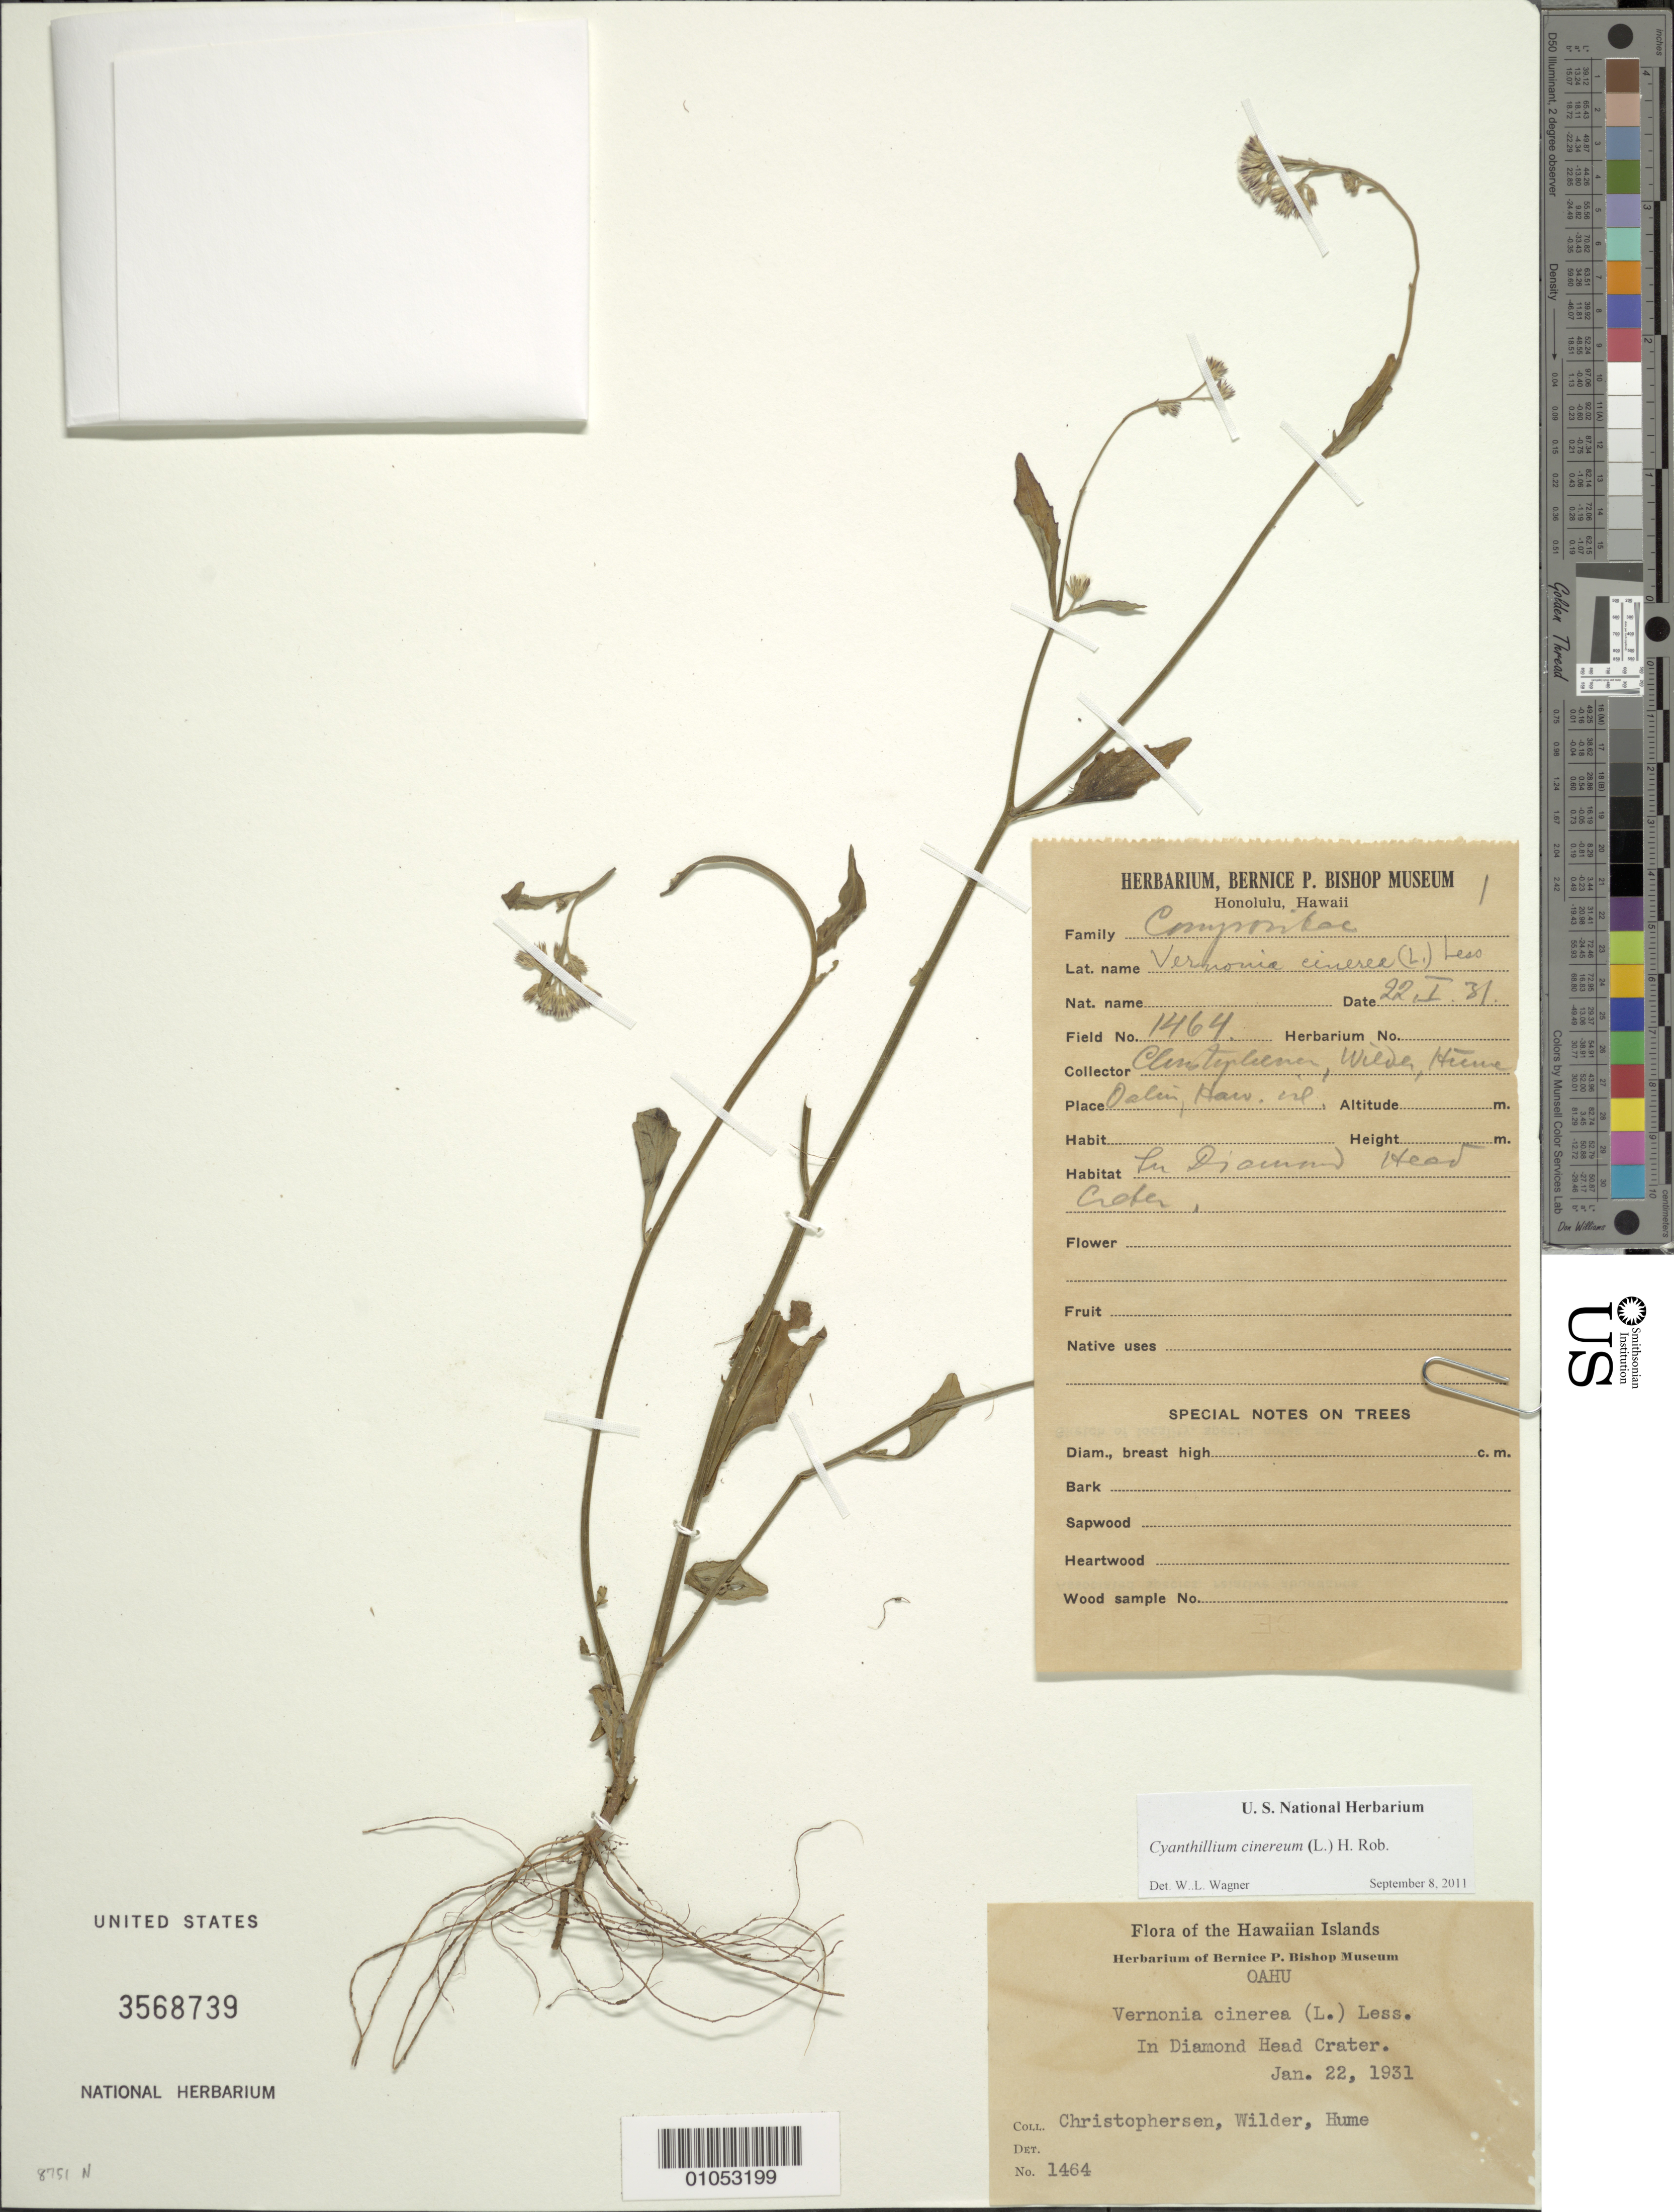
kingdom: Plantae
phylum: Tracheophyta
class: Magnoliopsida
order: Asterales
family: Asteraceae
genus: Cyanthillium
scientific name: Cyanthillium cinereum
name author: (L.) H. Rob.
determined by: Wagner, W. L., (BOT), Smithsonian Institution - National Museum of Natural History (UNITED STATES)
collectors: E. Christophersen, E. P. Hume & -. Wilder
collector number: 1464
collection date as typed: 22 Jan 1931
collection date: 1931-01-22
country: United States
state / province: Hawaii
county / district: Honolulu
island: Oahu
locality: Diamond Head Crater.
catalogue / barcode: US 3568739